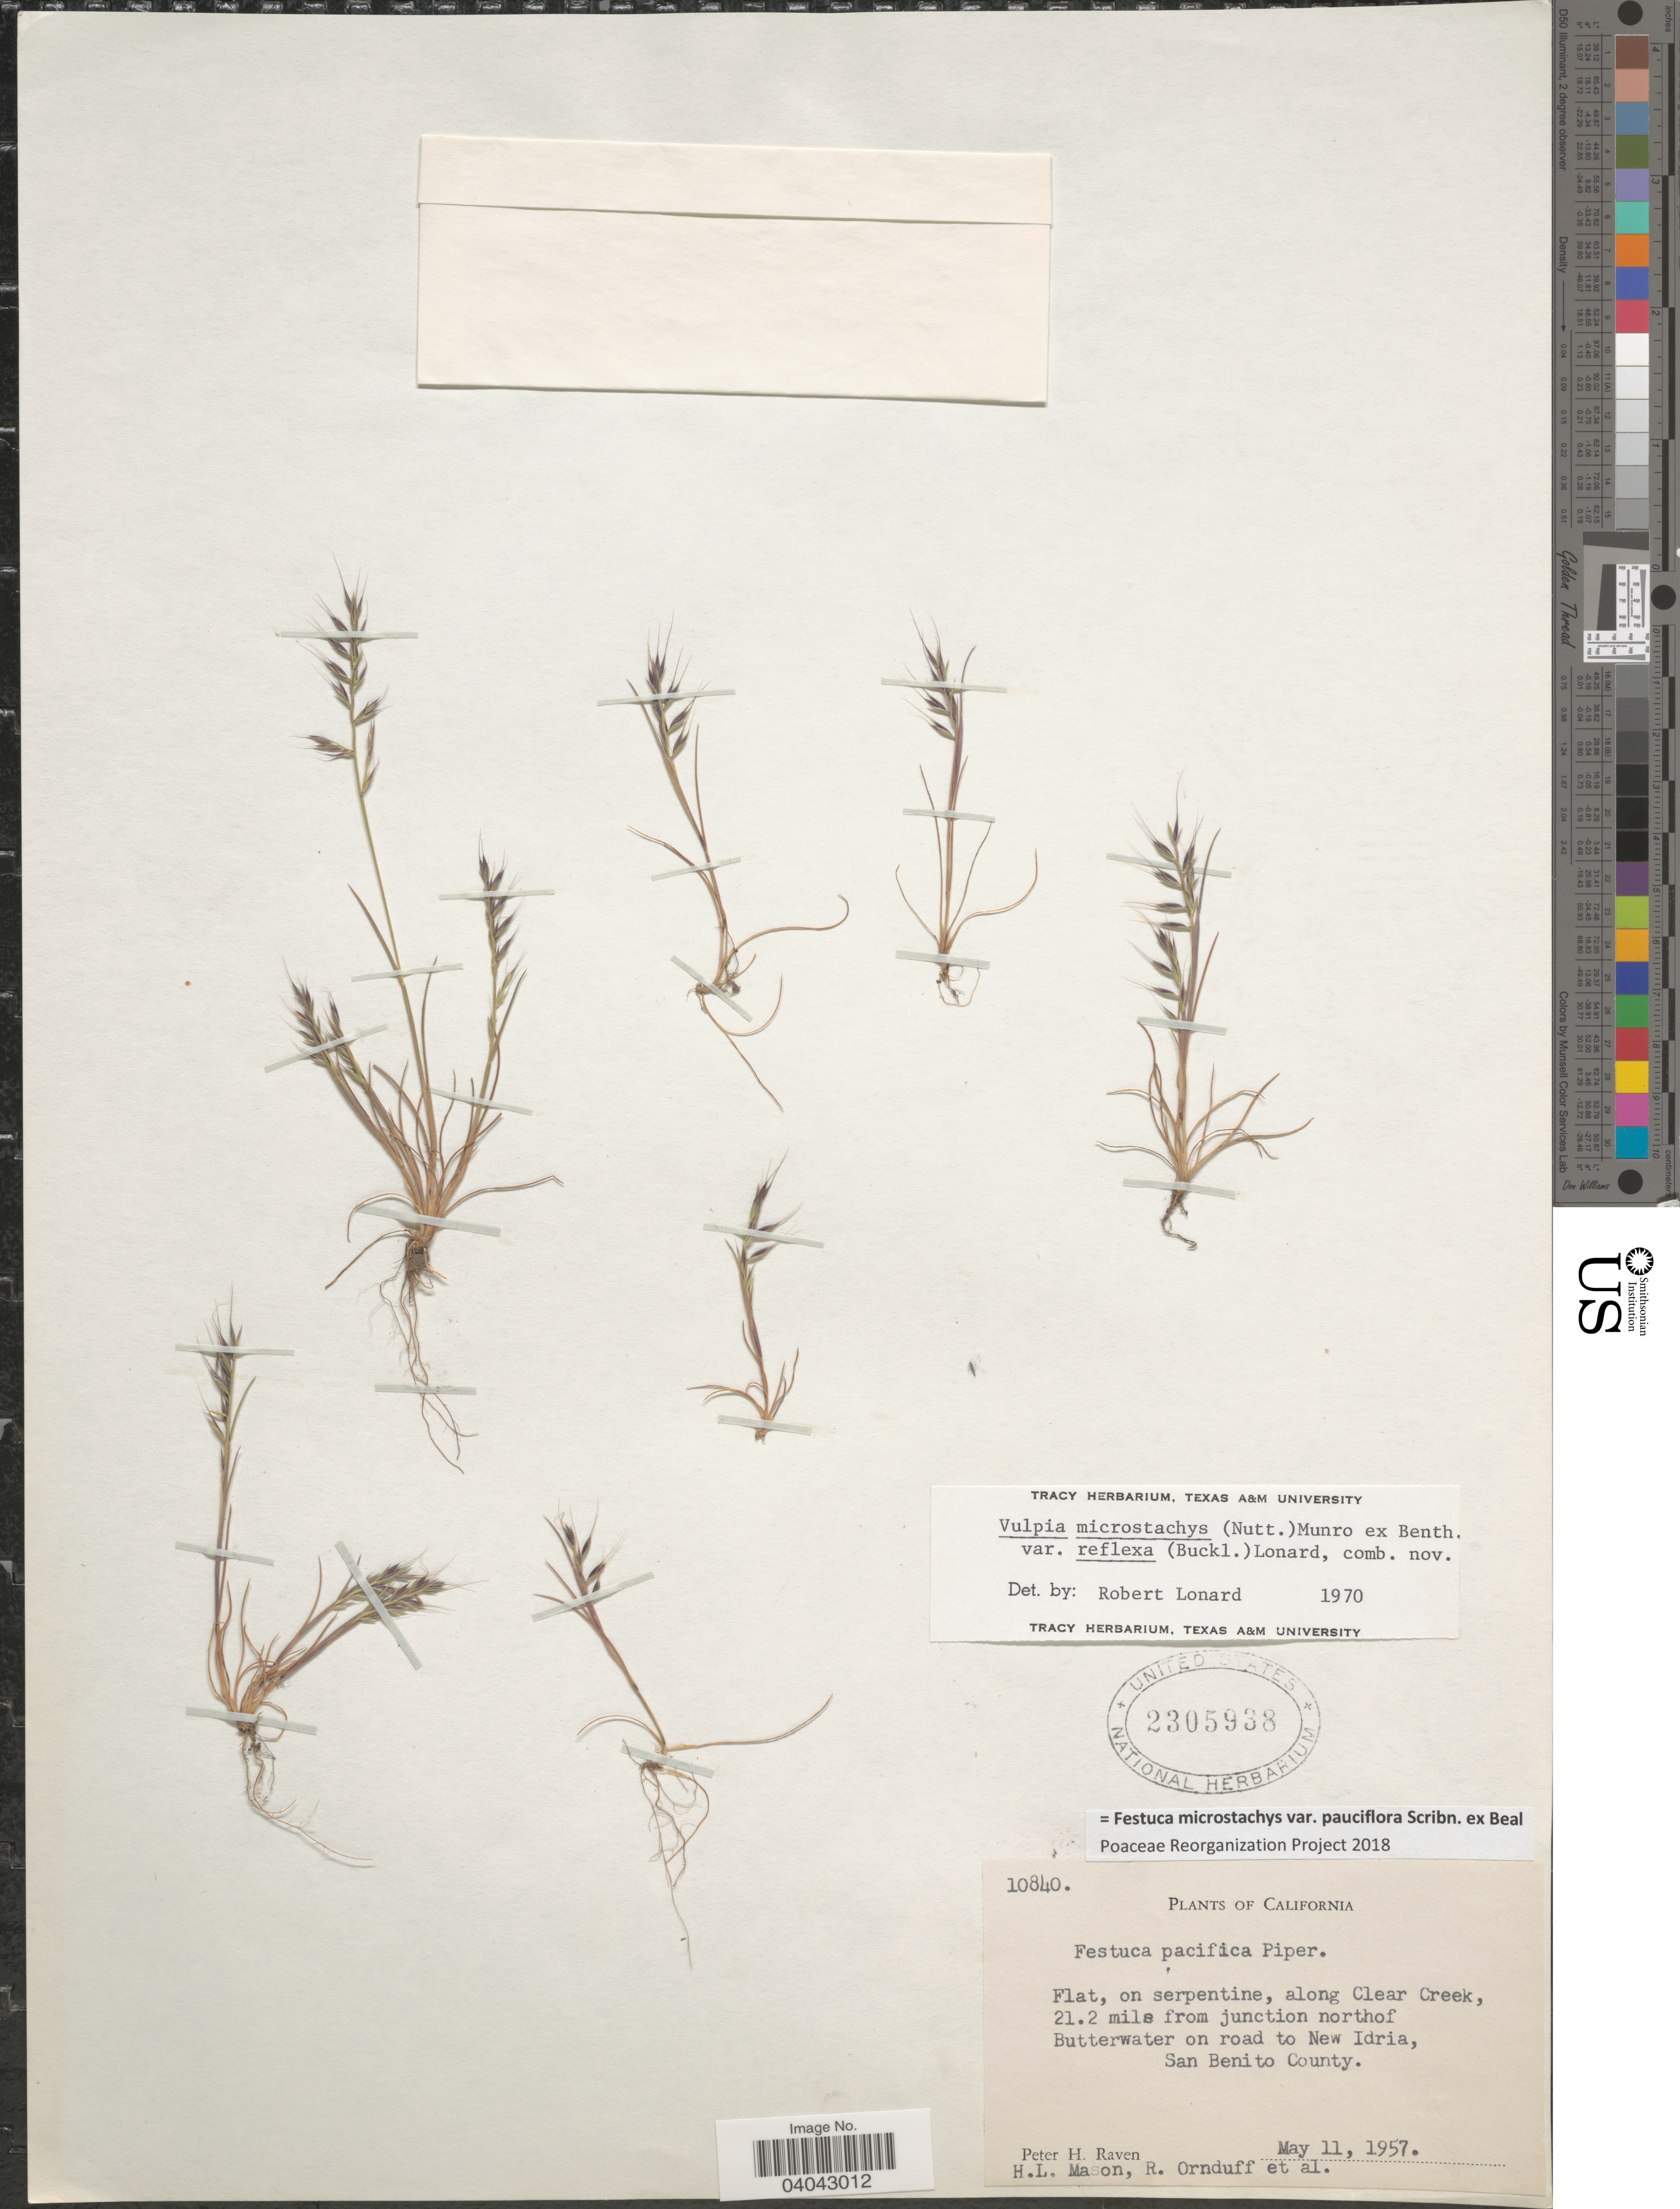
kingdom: Plantae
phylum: Tracheophyta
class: Liliopsida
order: Poales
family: Poaceae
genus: Festuca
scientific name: Festuca microstachys var. pauciflora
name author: Scribn. ex W.J. Beal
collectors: P. Raven, H. L. Mason, R. Ornduff & et al.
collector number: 10840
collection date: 1957-05-11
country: United States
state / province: California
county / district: San Benito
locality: Flat, on serpentine, along Clear Creek, 21.2 mile from junction north of Butterwater on road to New Idria, San Benito County.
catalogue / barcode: US 2305938